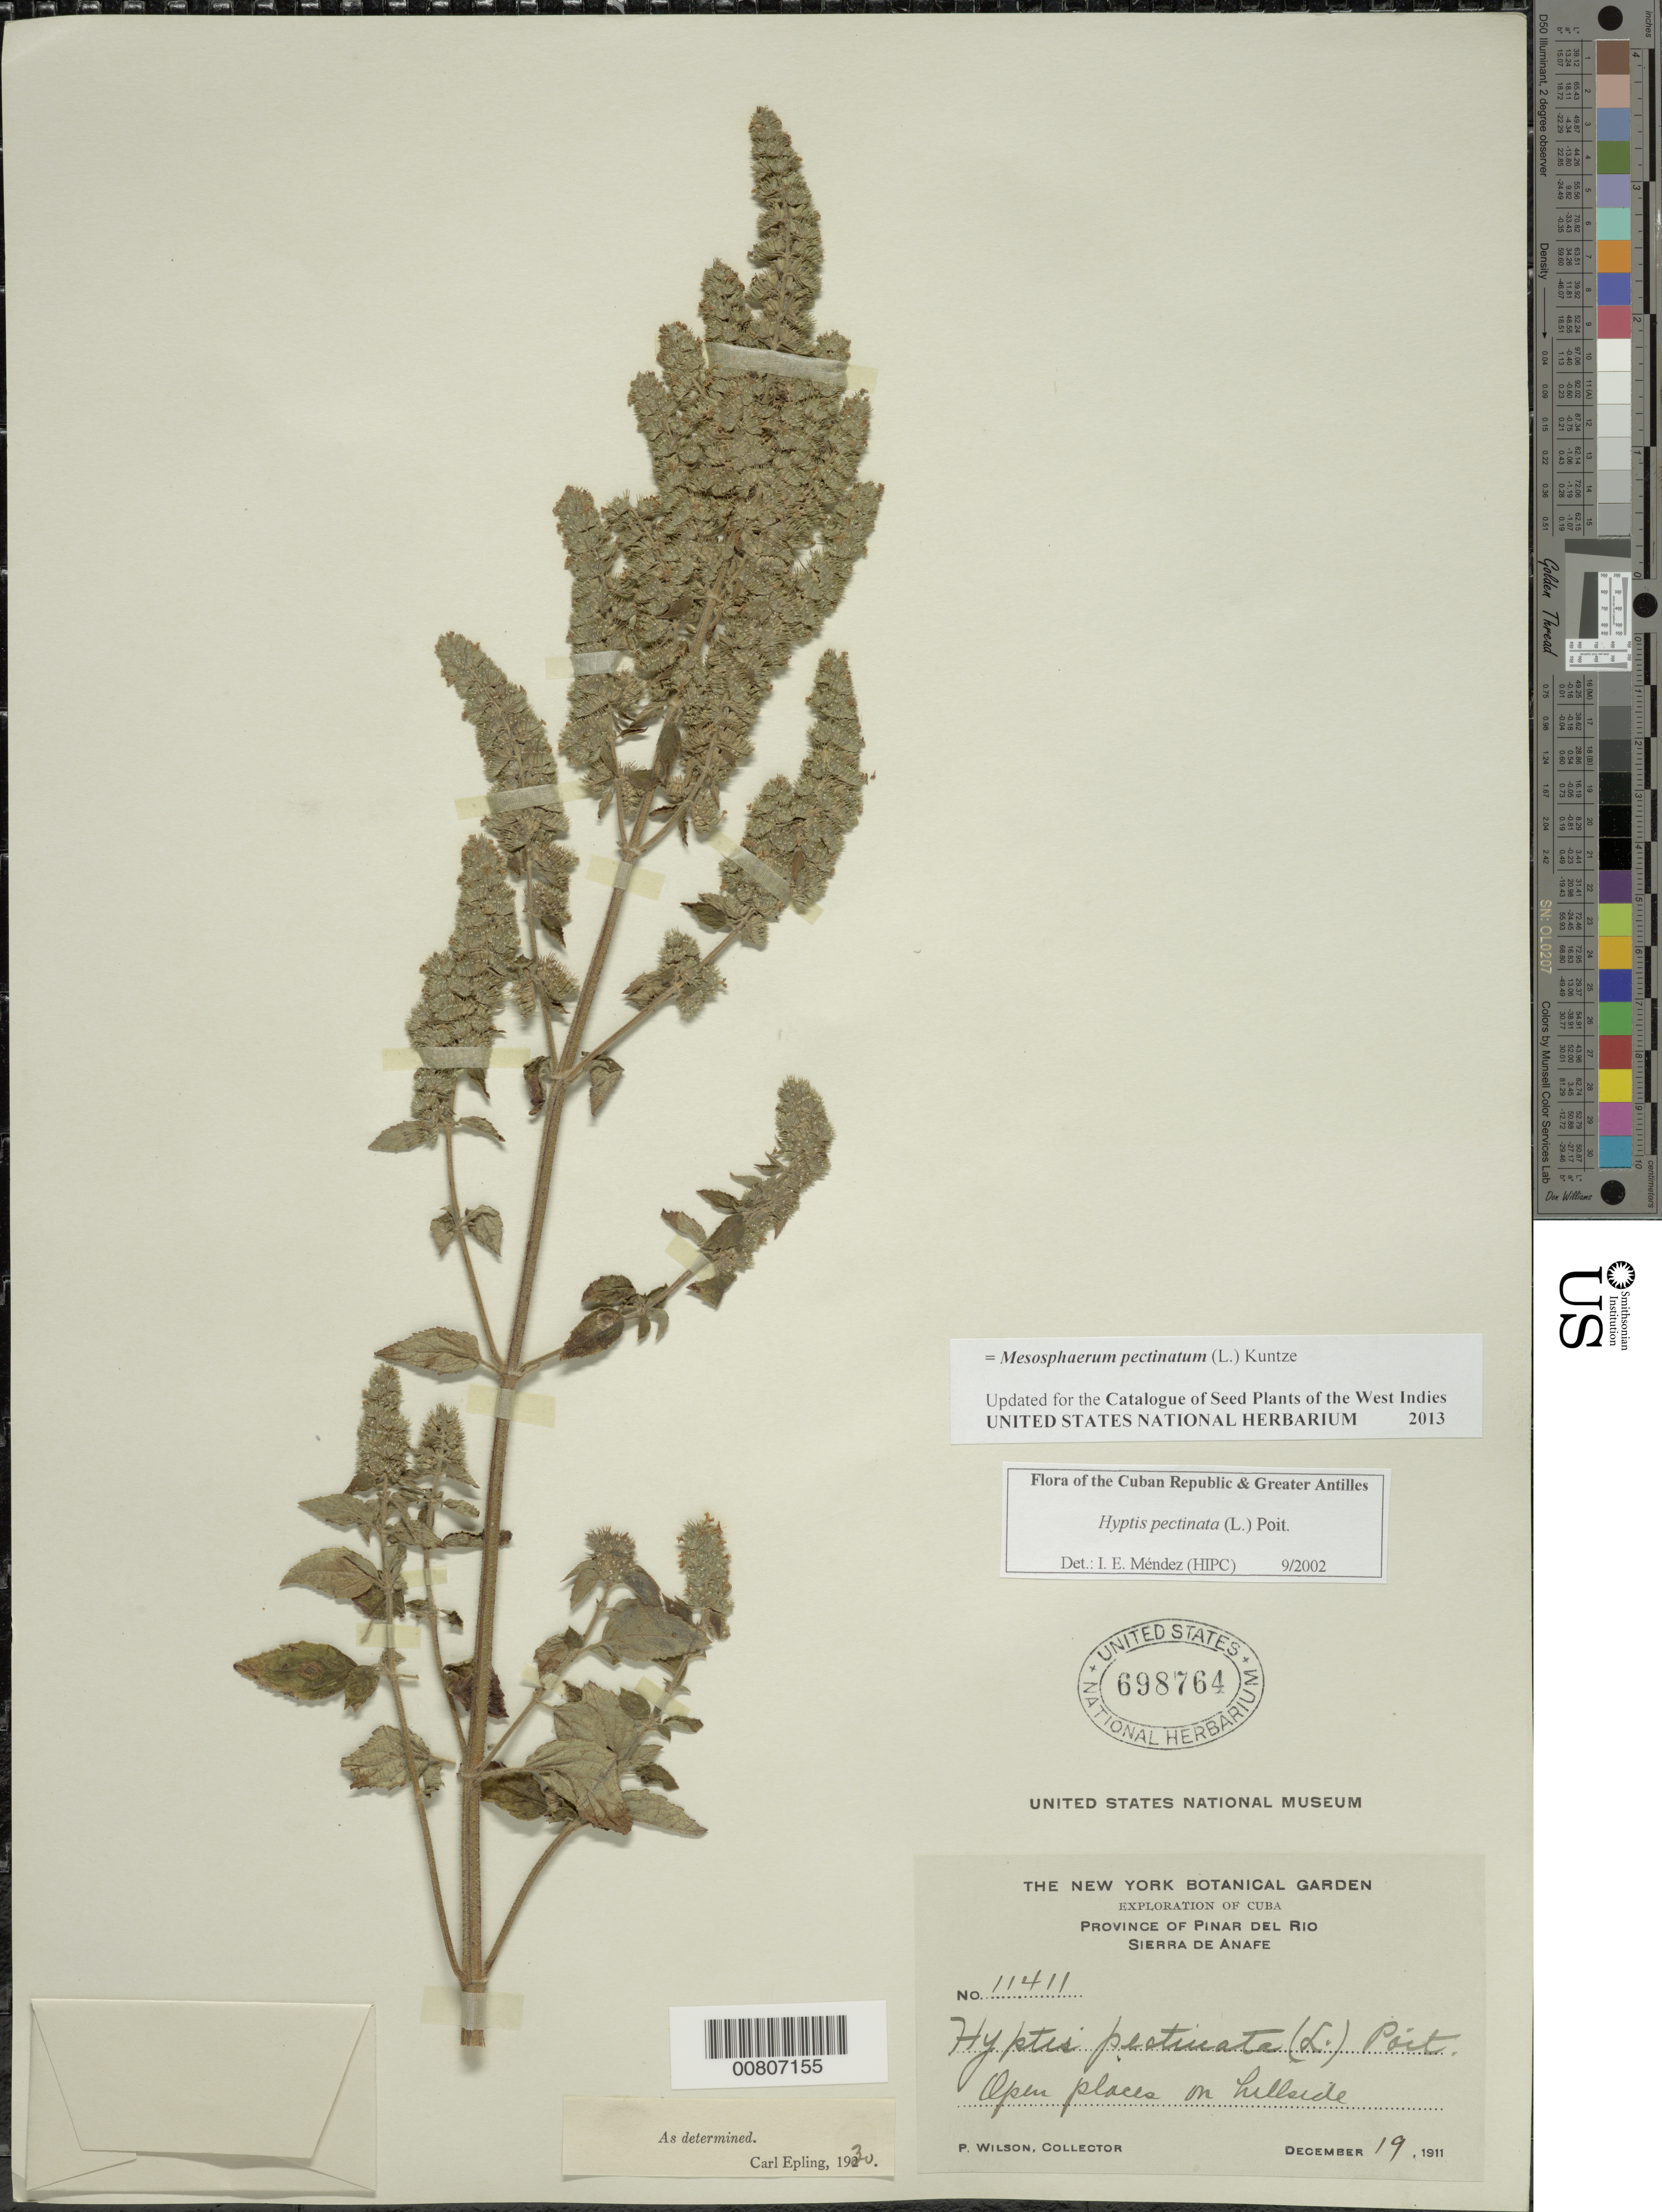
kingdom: Plantae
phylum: Tracheophyta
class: Magnoliopsida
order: Lamiales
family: Lamiaceae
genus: Hyptis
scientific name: Hyptis pectinata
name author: (L.) Poit.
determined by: Méndez, Isidro E., (HIPC)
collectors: P. Wilson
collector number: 11411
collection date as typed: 19 Dec 1911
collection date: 1911-12-19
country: Cuba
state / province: Pinar del Rio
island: Cuba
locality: Sierra de Anafe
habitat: Open places on hillside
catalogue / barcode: US 698764